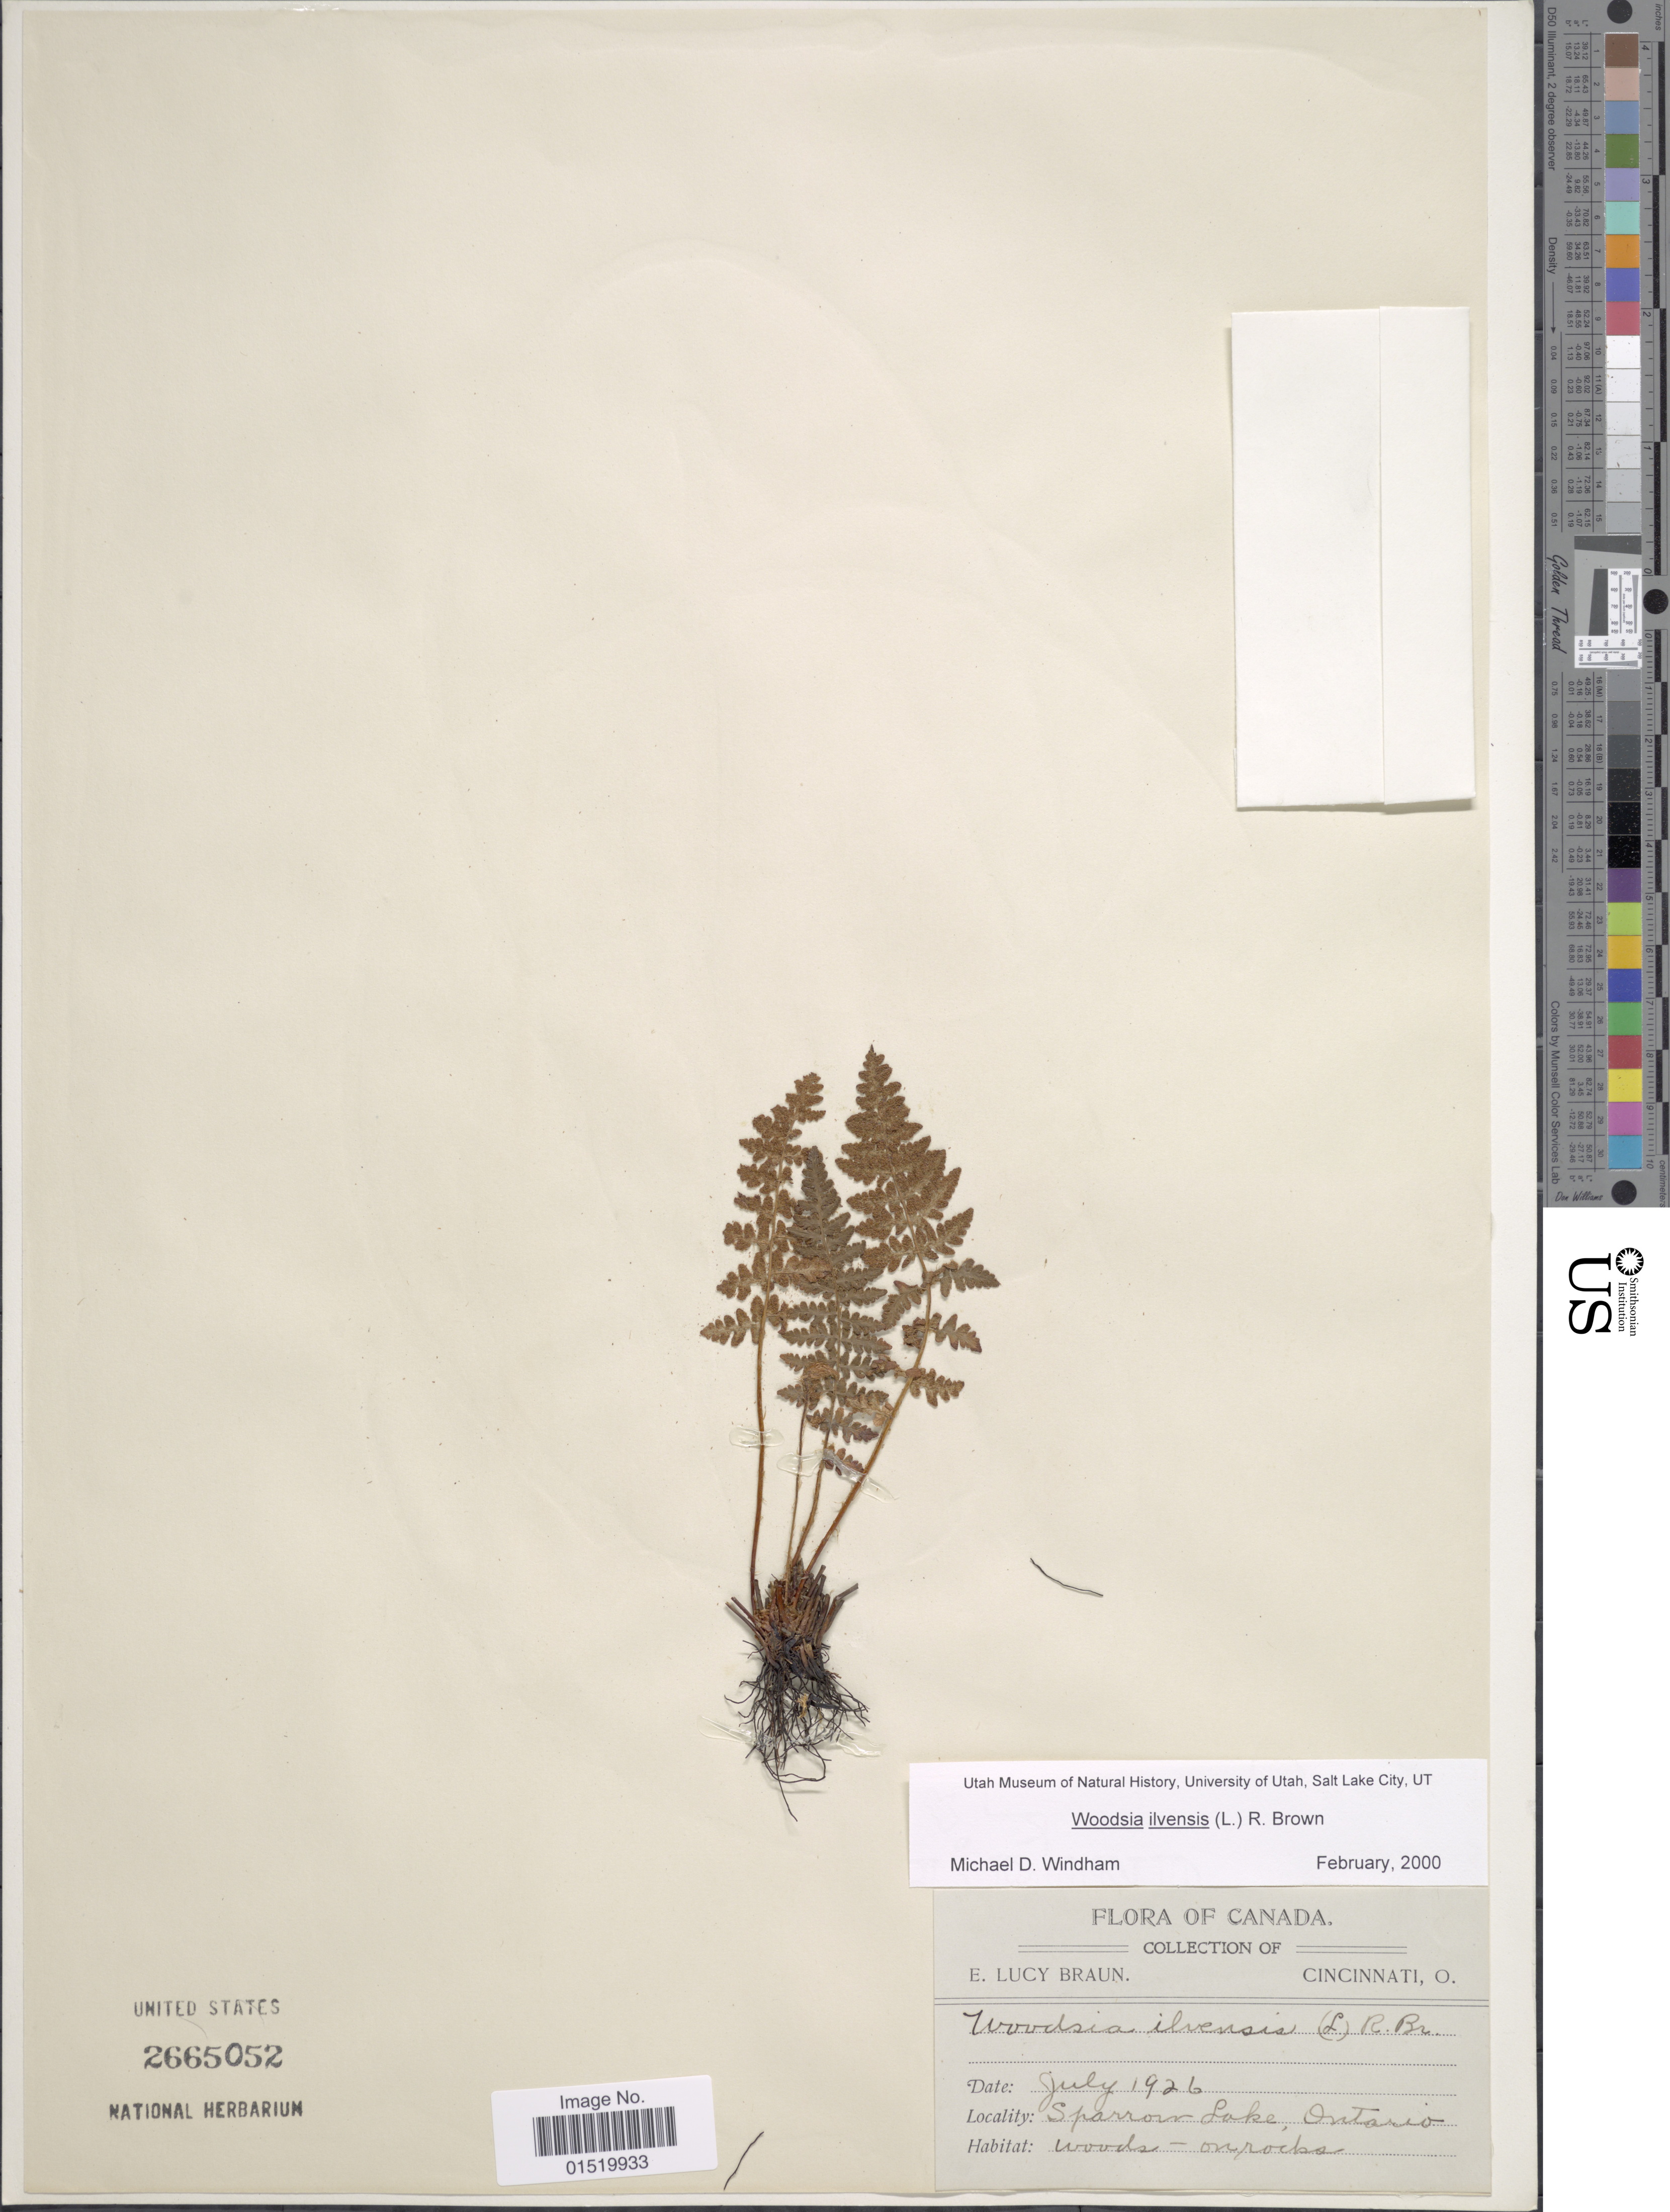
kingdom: Plantae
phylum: Tracheophyta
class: Polypodiopsida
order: Polypodiales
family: Woodsiaceae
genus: Woodsia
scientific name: Woodsia ilvensis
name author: (L.) R. Br.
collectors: E. L. Braun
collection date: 1926-07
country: Canada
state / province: Ontario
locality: Sparrow Lake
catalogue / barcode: US 2665052